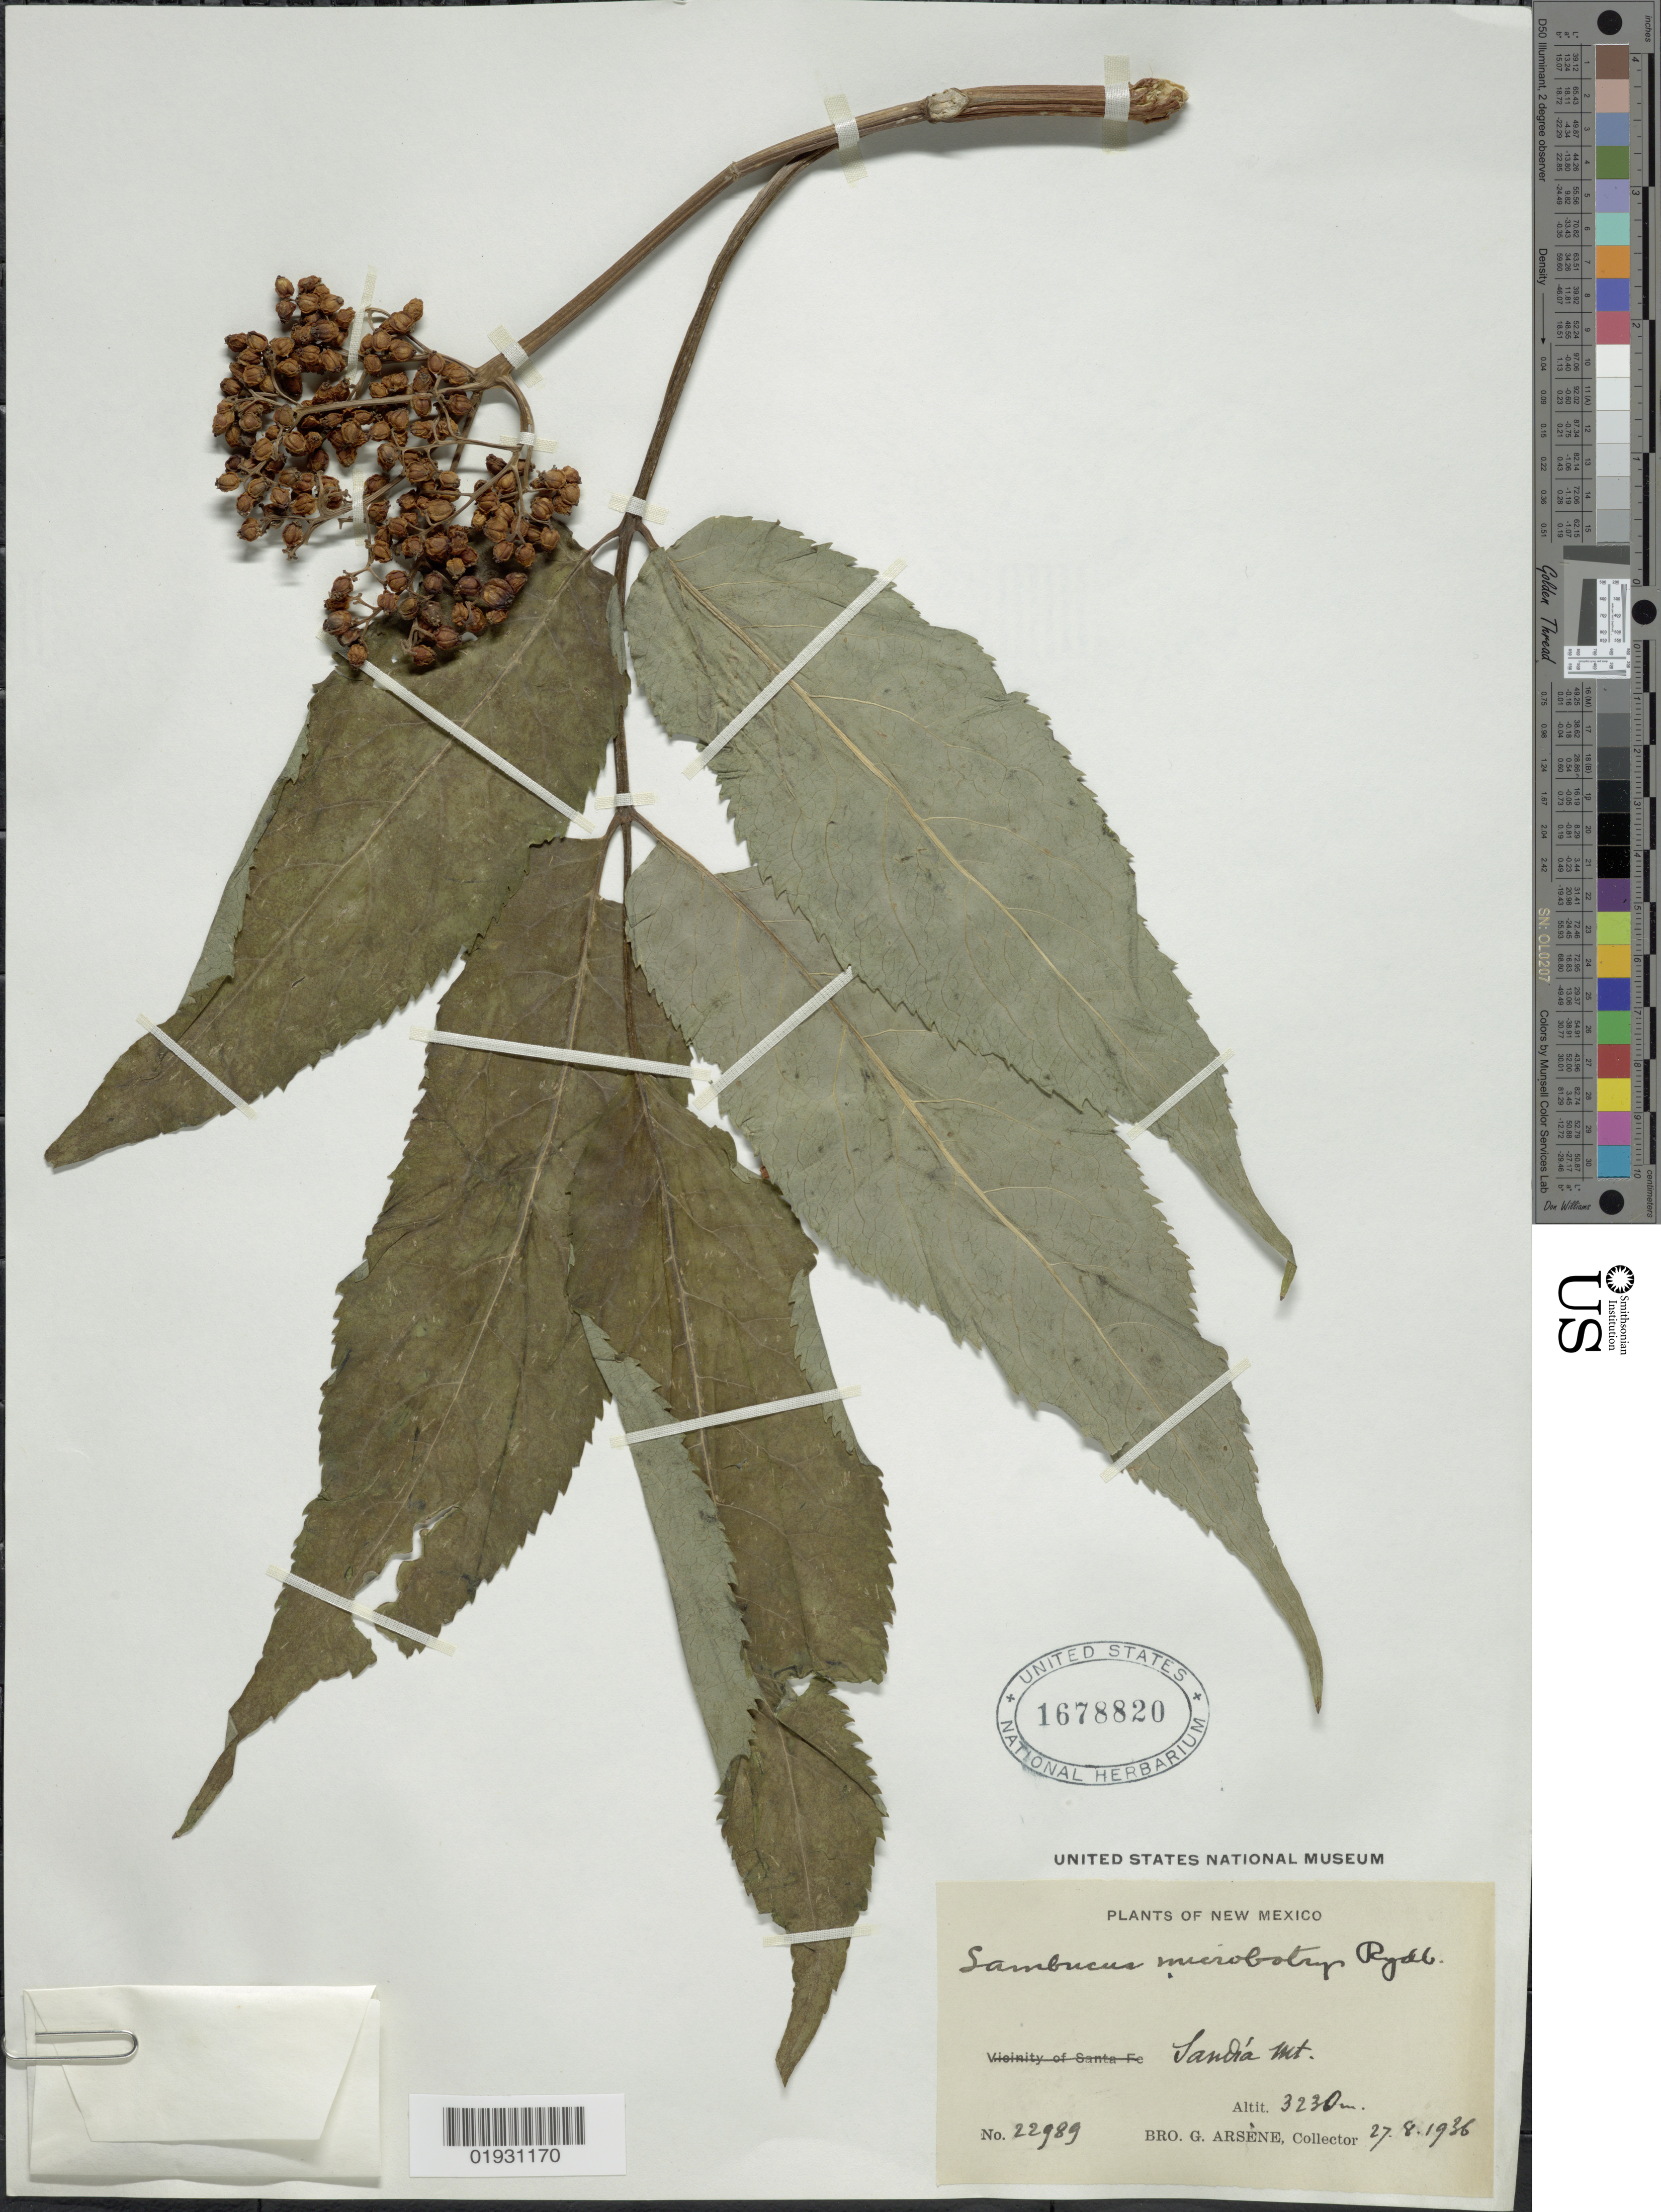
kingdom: Plantae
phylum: Tracheophyta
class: Magnoliopsida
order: Dipsacales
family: Viburnaceae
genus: Sambucus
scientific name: Sambucus microbotrys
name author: Rydb.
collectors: Bro. G. Arsène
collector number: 22989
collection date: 1936-08-27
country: United States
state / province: New Mexico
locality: Sandia Mt.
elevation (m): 3230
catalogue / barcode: US 1678820